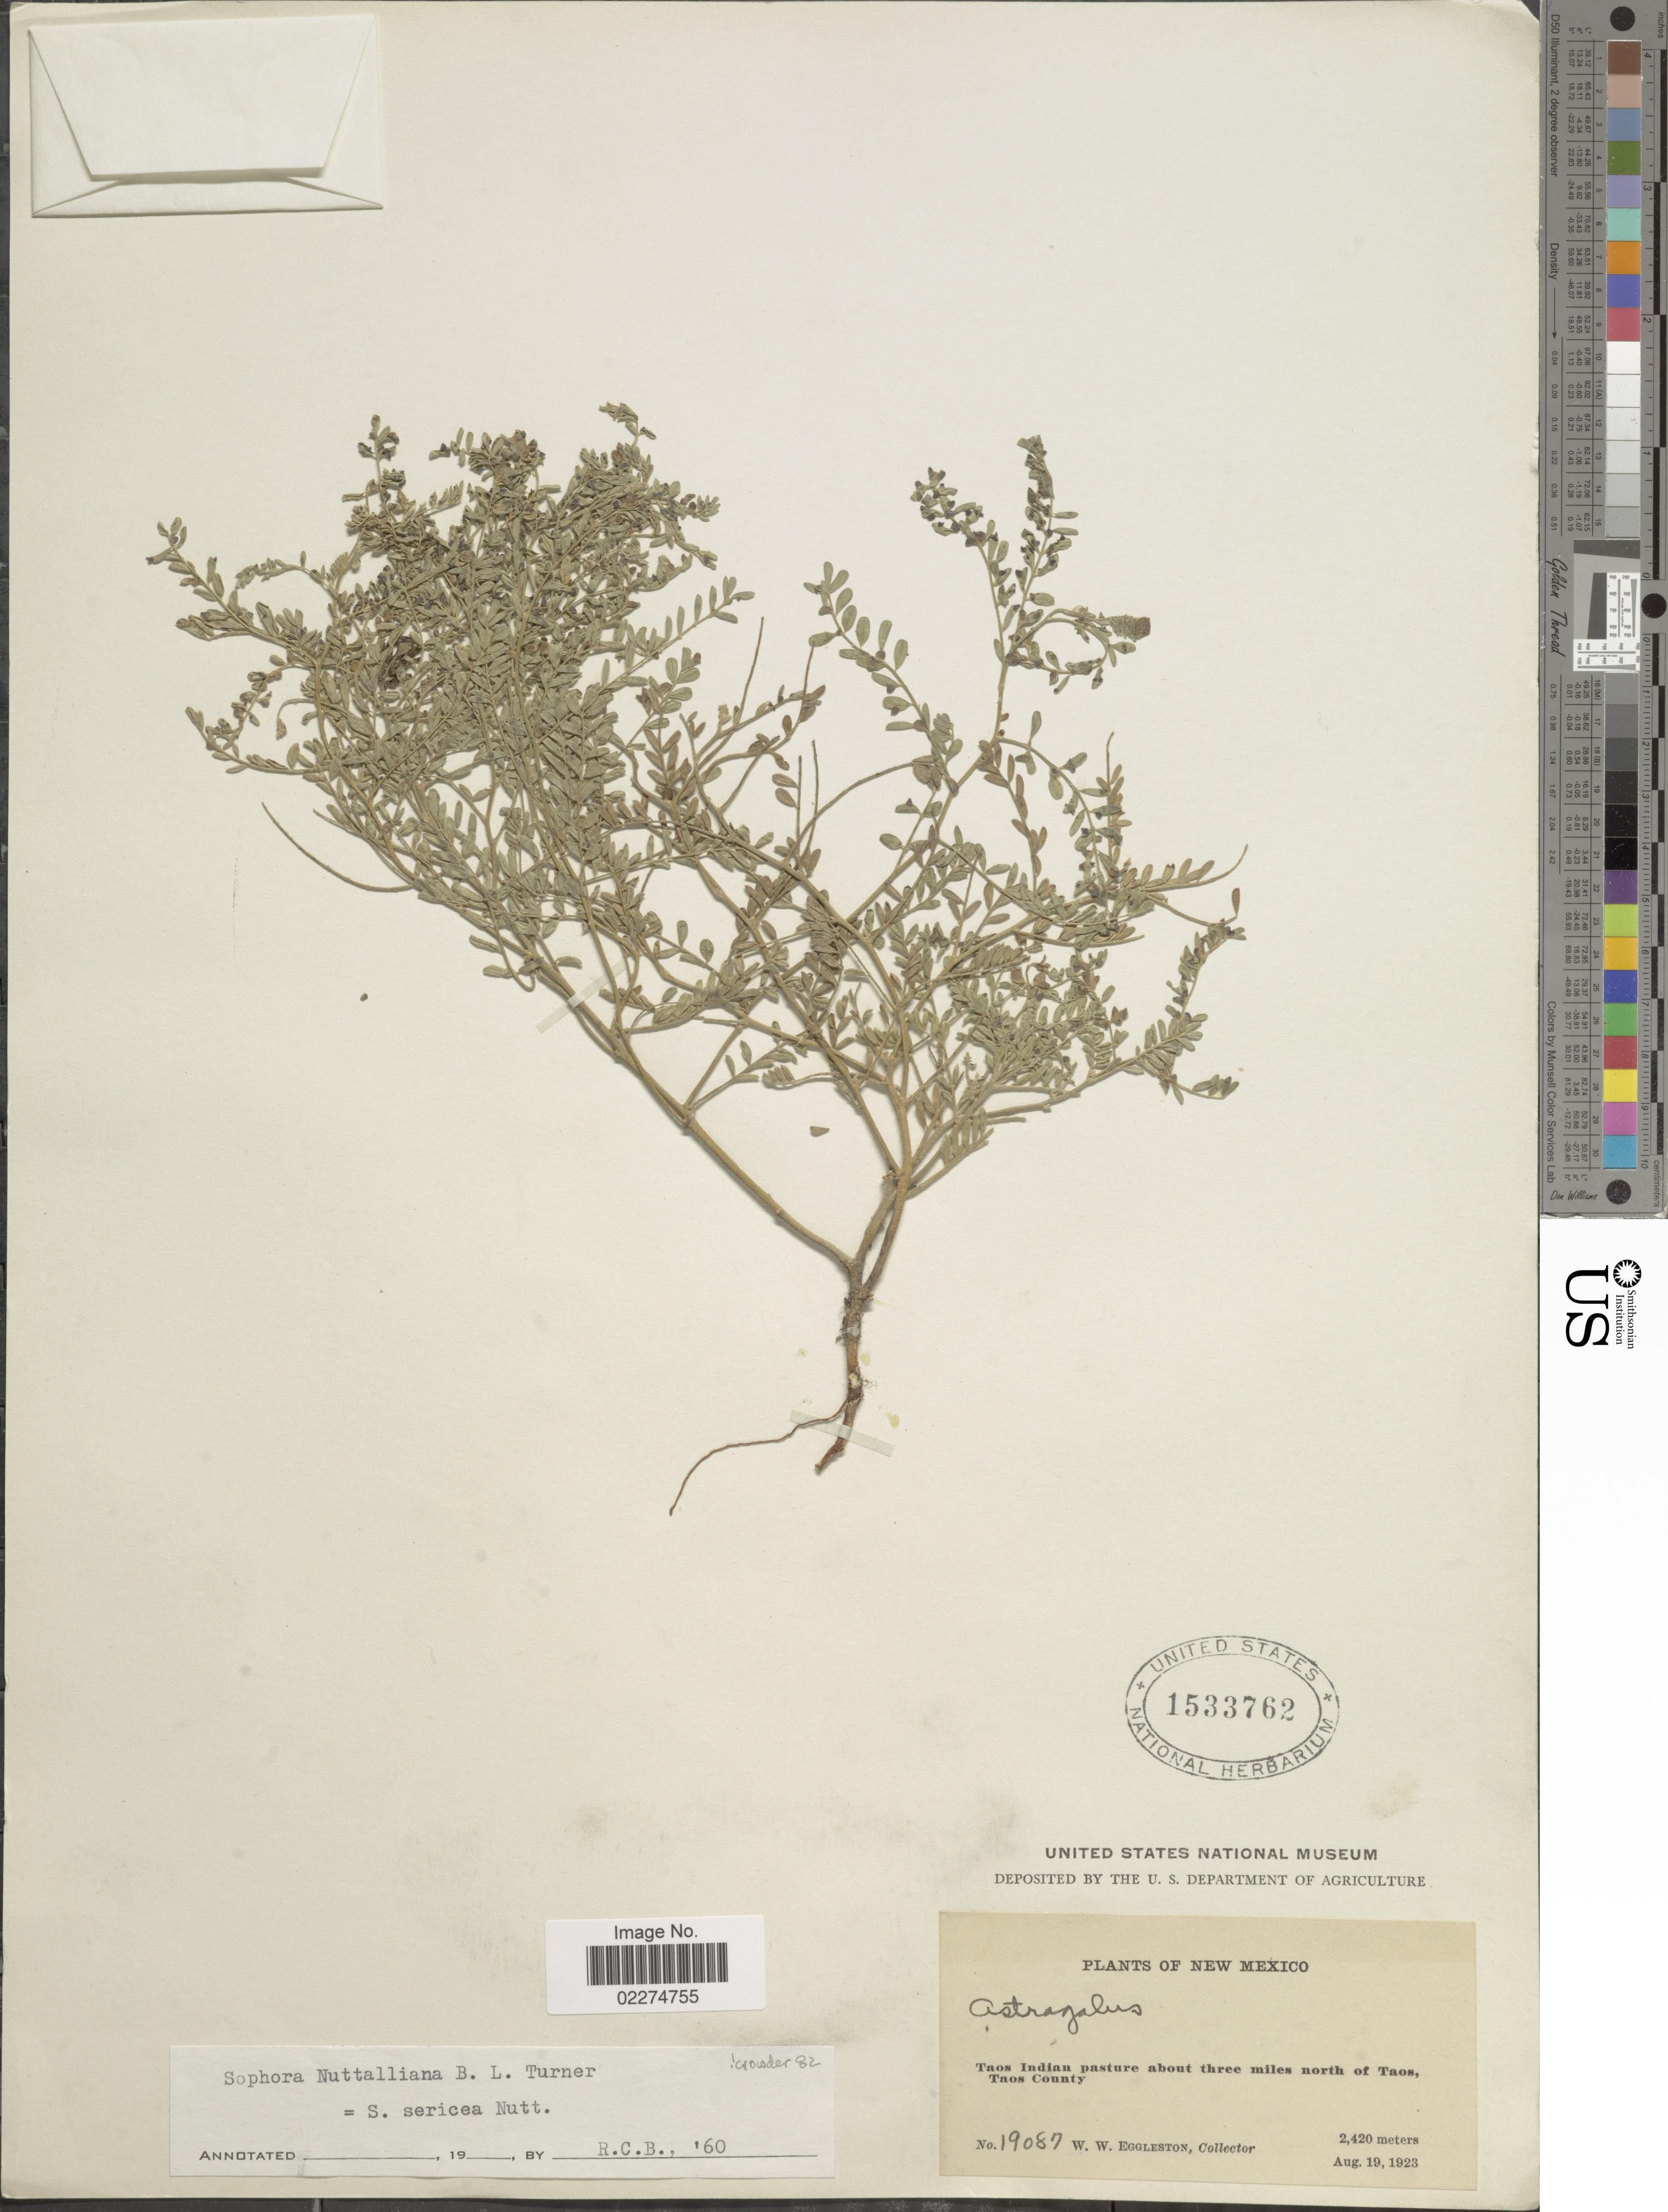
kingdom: Plantae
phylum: Tracheophyta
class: Magnoliopsida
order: Fabales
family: Fabaceae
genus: Sophora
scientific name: Sophora nuttalliana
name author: B.L. Turner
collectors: W. W. Eggleston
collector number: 19087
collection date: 1923-08-19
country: United States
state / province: New Mexico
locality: Taos Indian pasture about three miles north of Taos, Taos County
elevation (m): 2420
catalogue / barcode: US 1533762